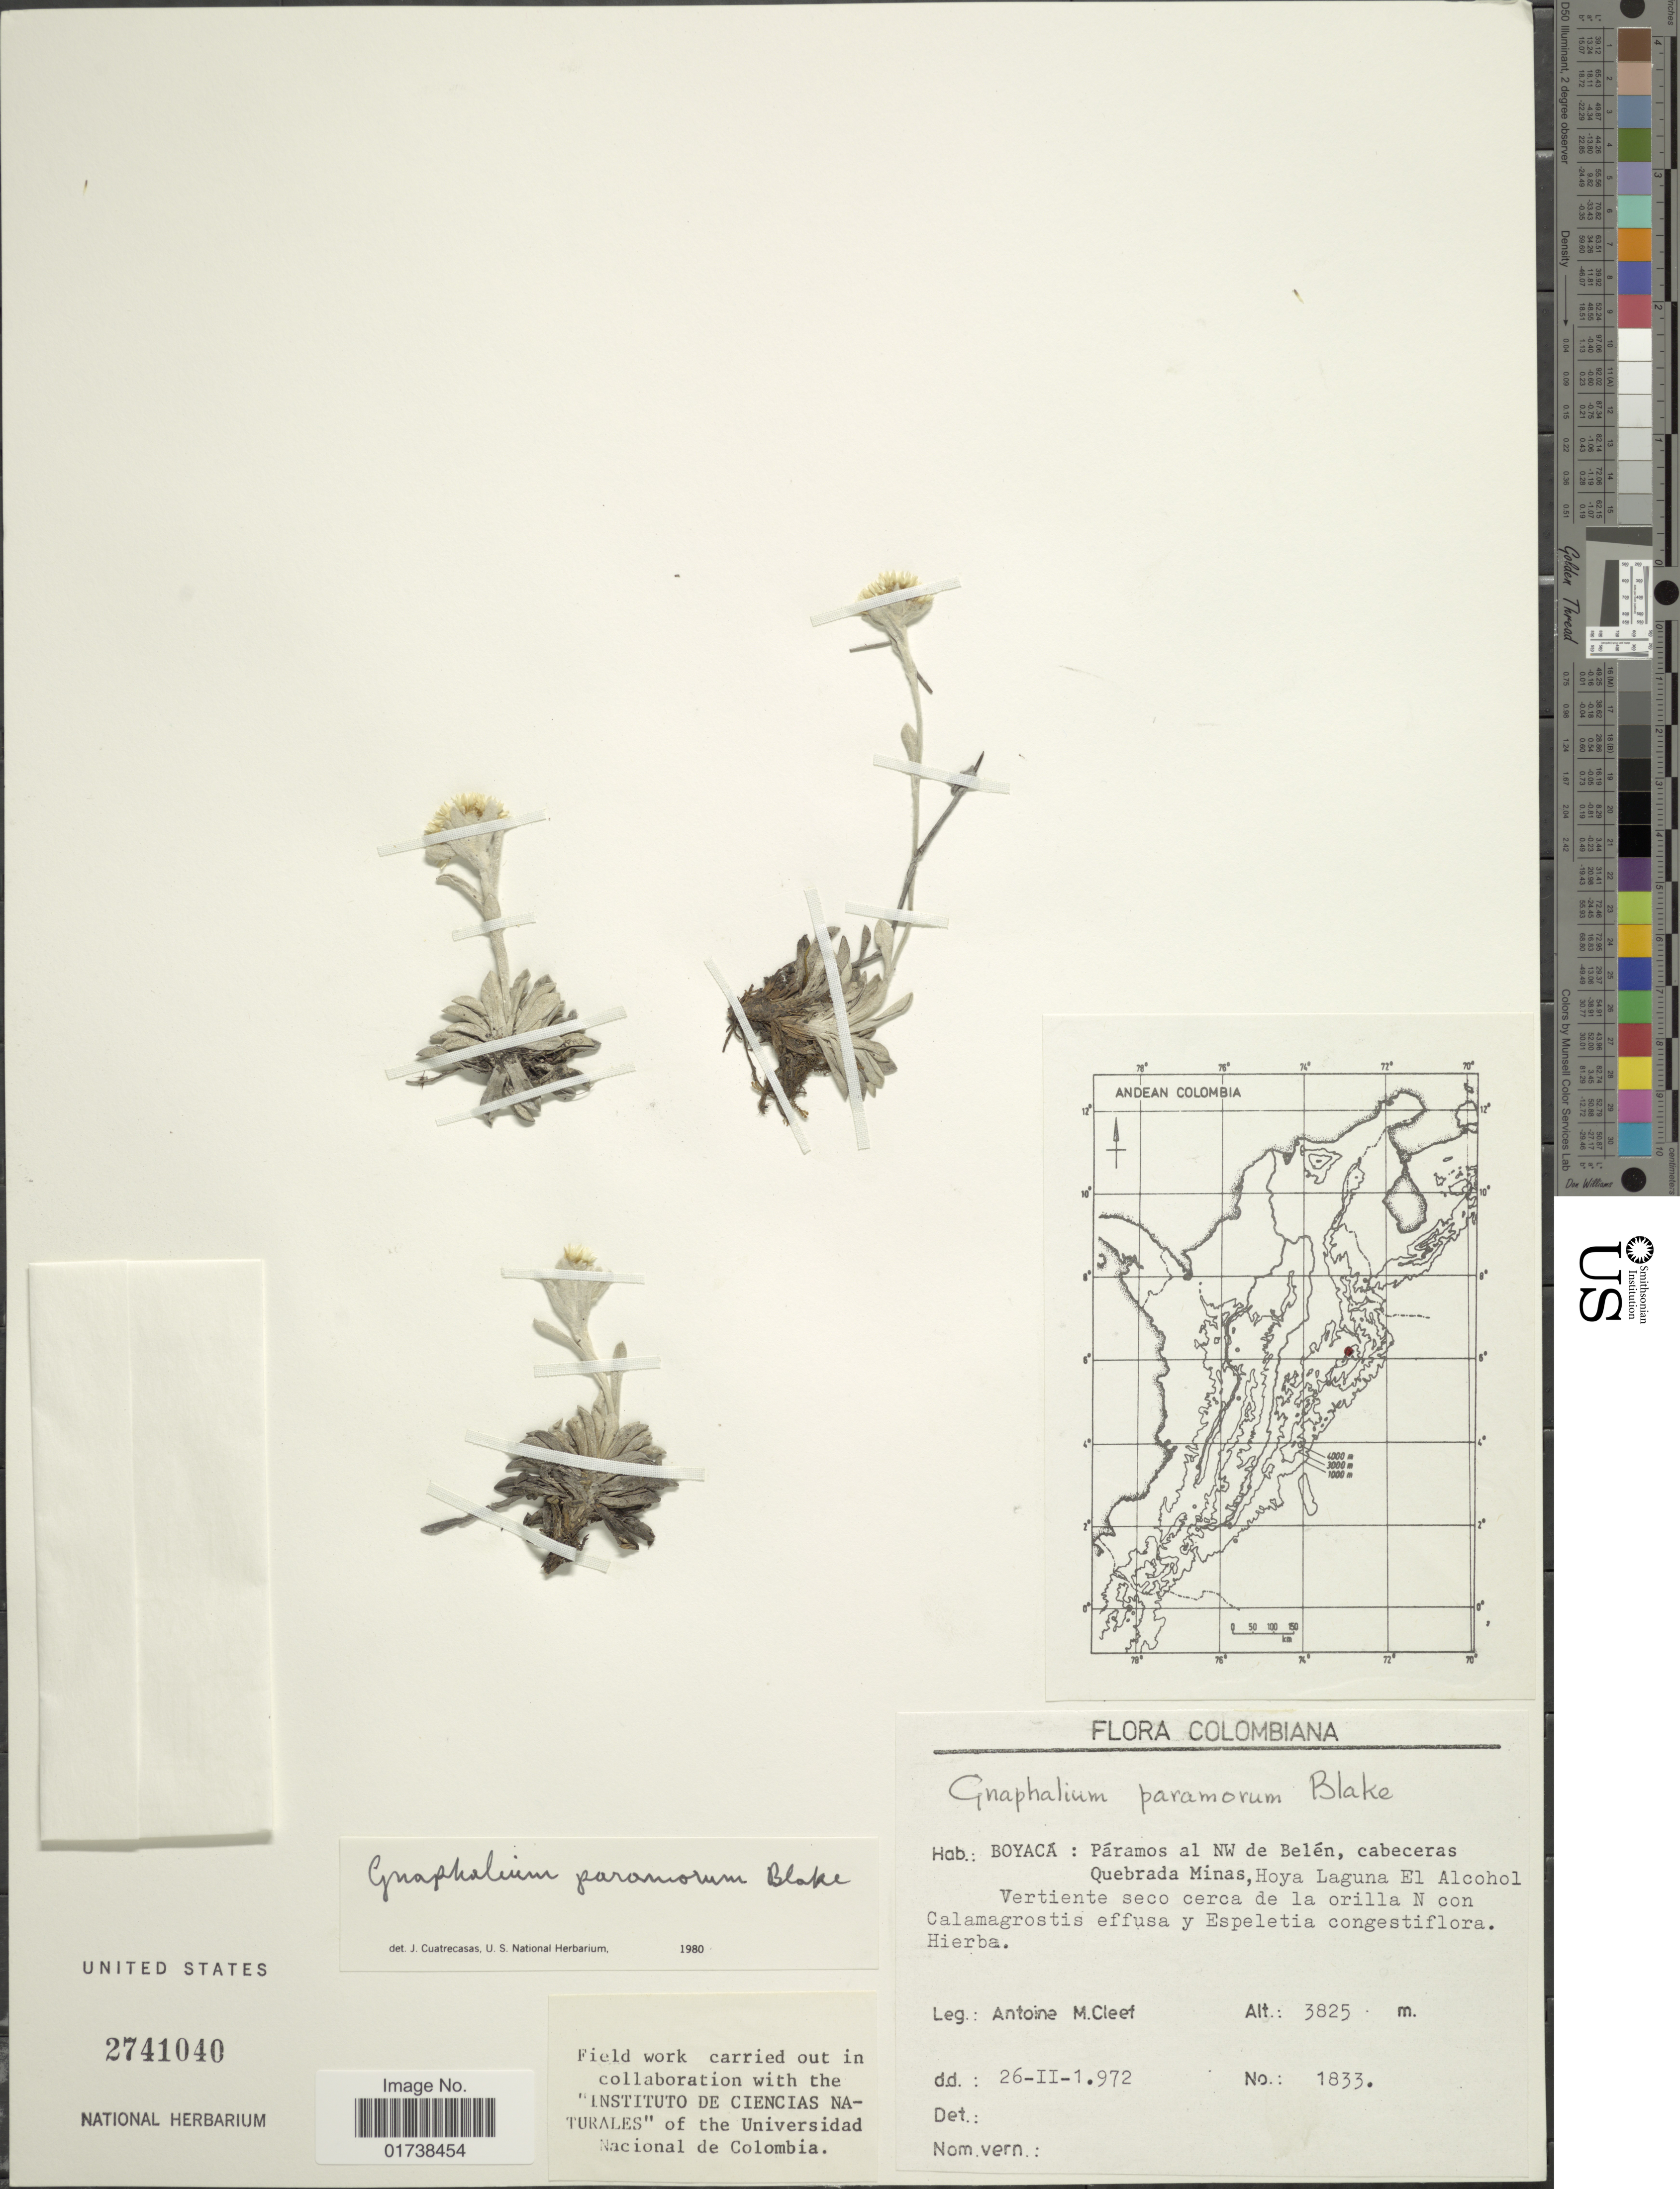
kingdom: Plantae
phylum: Tracheophyta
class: Magnoliopsida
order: Asterales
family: Asteraceae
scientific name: Orognaphalon paramorum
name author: (S.F. Blake) G.L. Nesom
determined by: Nesom, Guy L.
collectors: A. M. Cleef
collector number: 1833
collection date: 1972-02-26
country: Colombia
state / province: Boyacá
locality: Paramos al NW de Belen, cabeceras Quebrada Minas, Hoya Laguna El Alcohol Vertiente seco cerca de la orilla N con Calamagrotis effusa, y Espeletia congrestiflora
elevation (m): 3825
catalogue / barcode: US 2741040